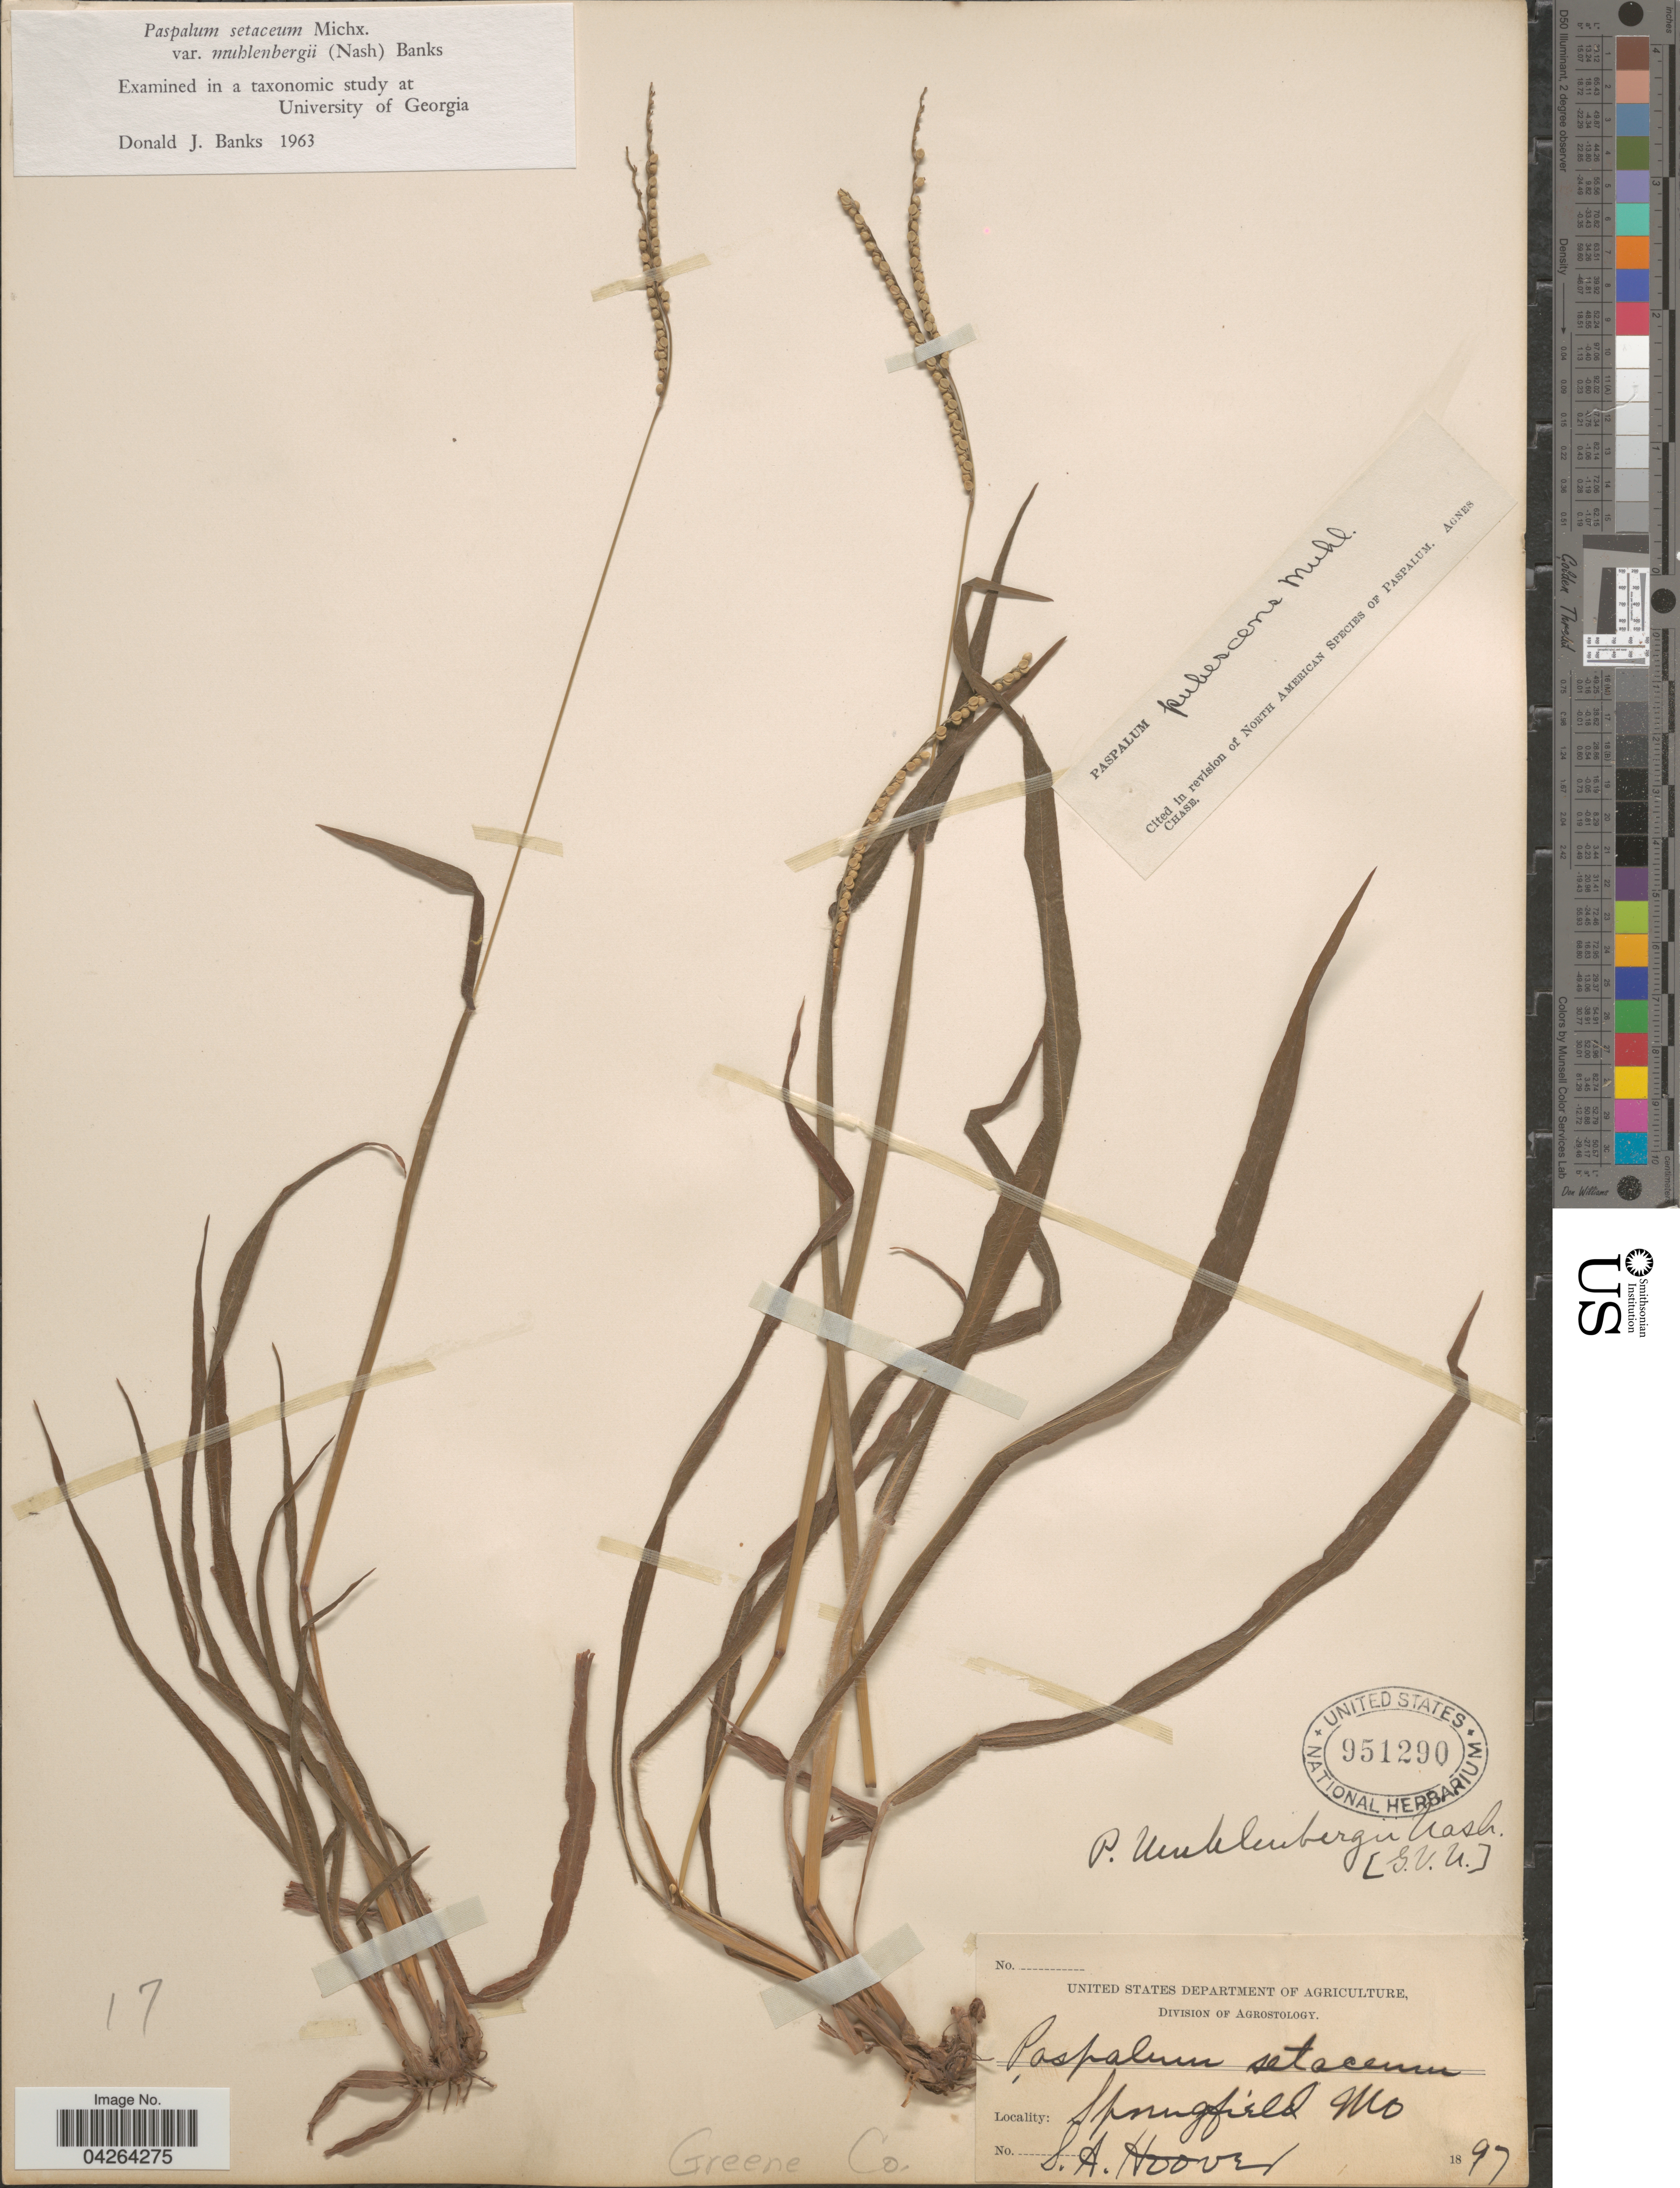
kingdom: Plantae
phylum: Tracheophyta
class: Liliopsida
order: Poales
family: Poaceae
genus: Paspalum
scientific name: Paspalum setaceum var. muhlenbergii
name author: (Nash) D.J. Banks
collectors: S. A. Hoover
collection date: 1897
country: United States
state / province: Missouri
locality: Springfield. Greene Co.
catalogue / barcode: US 951290